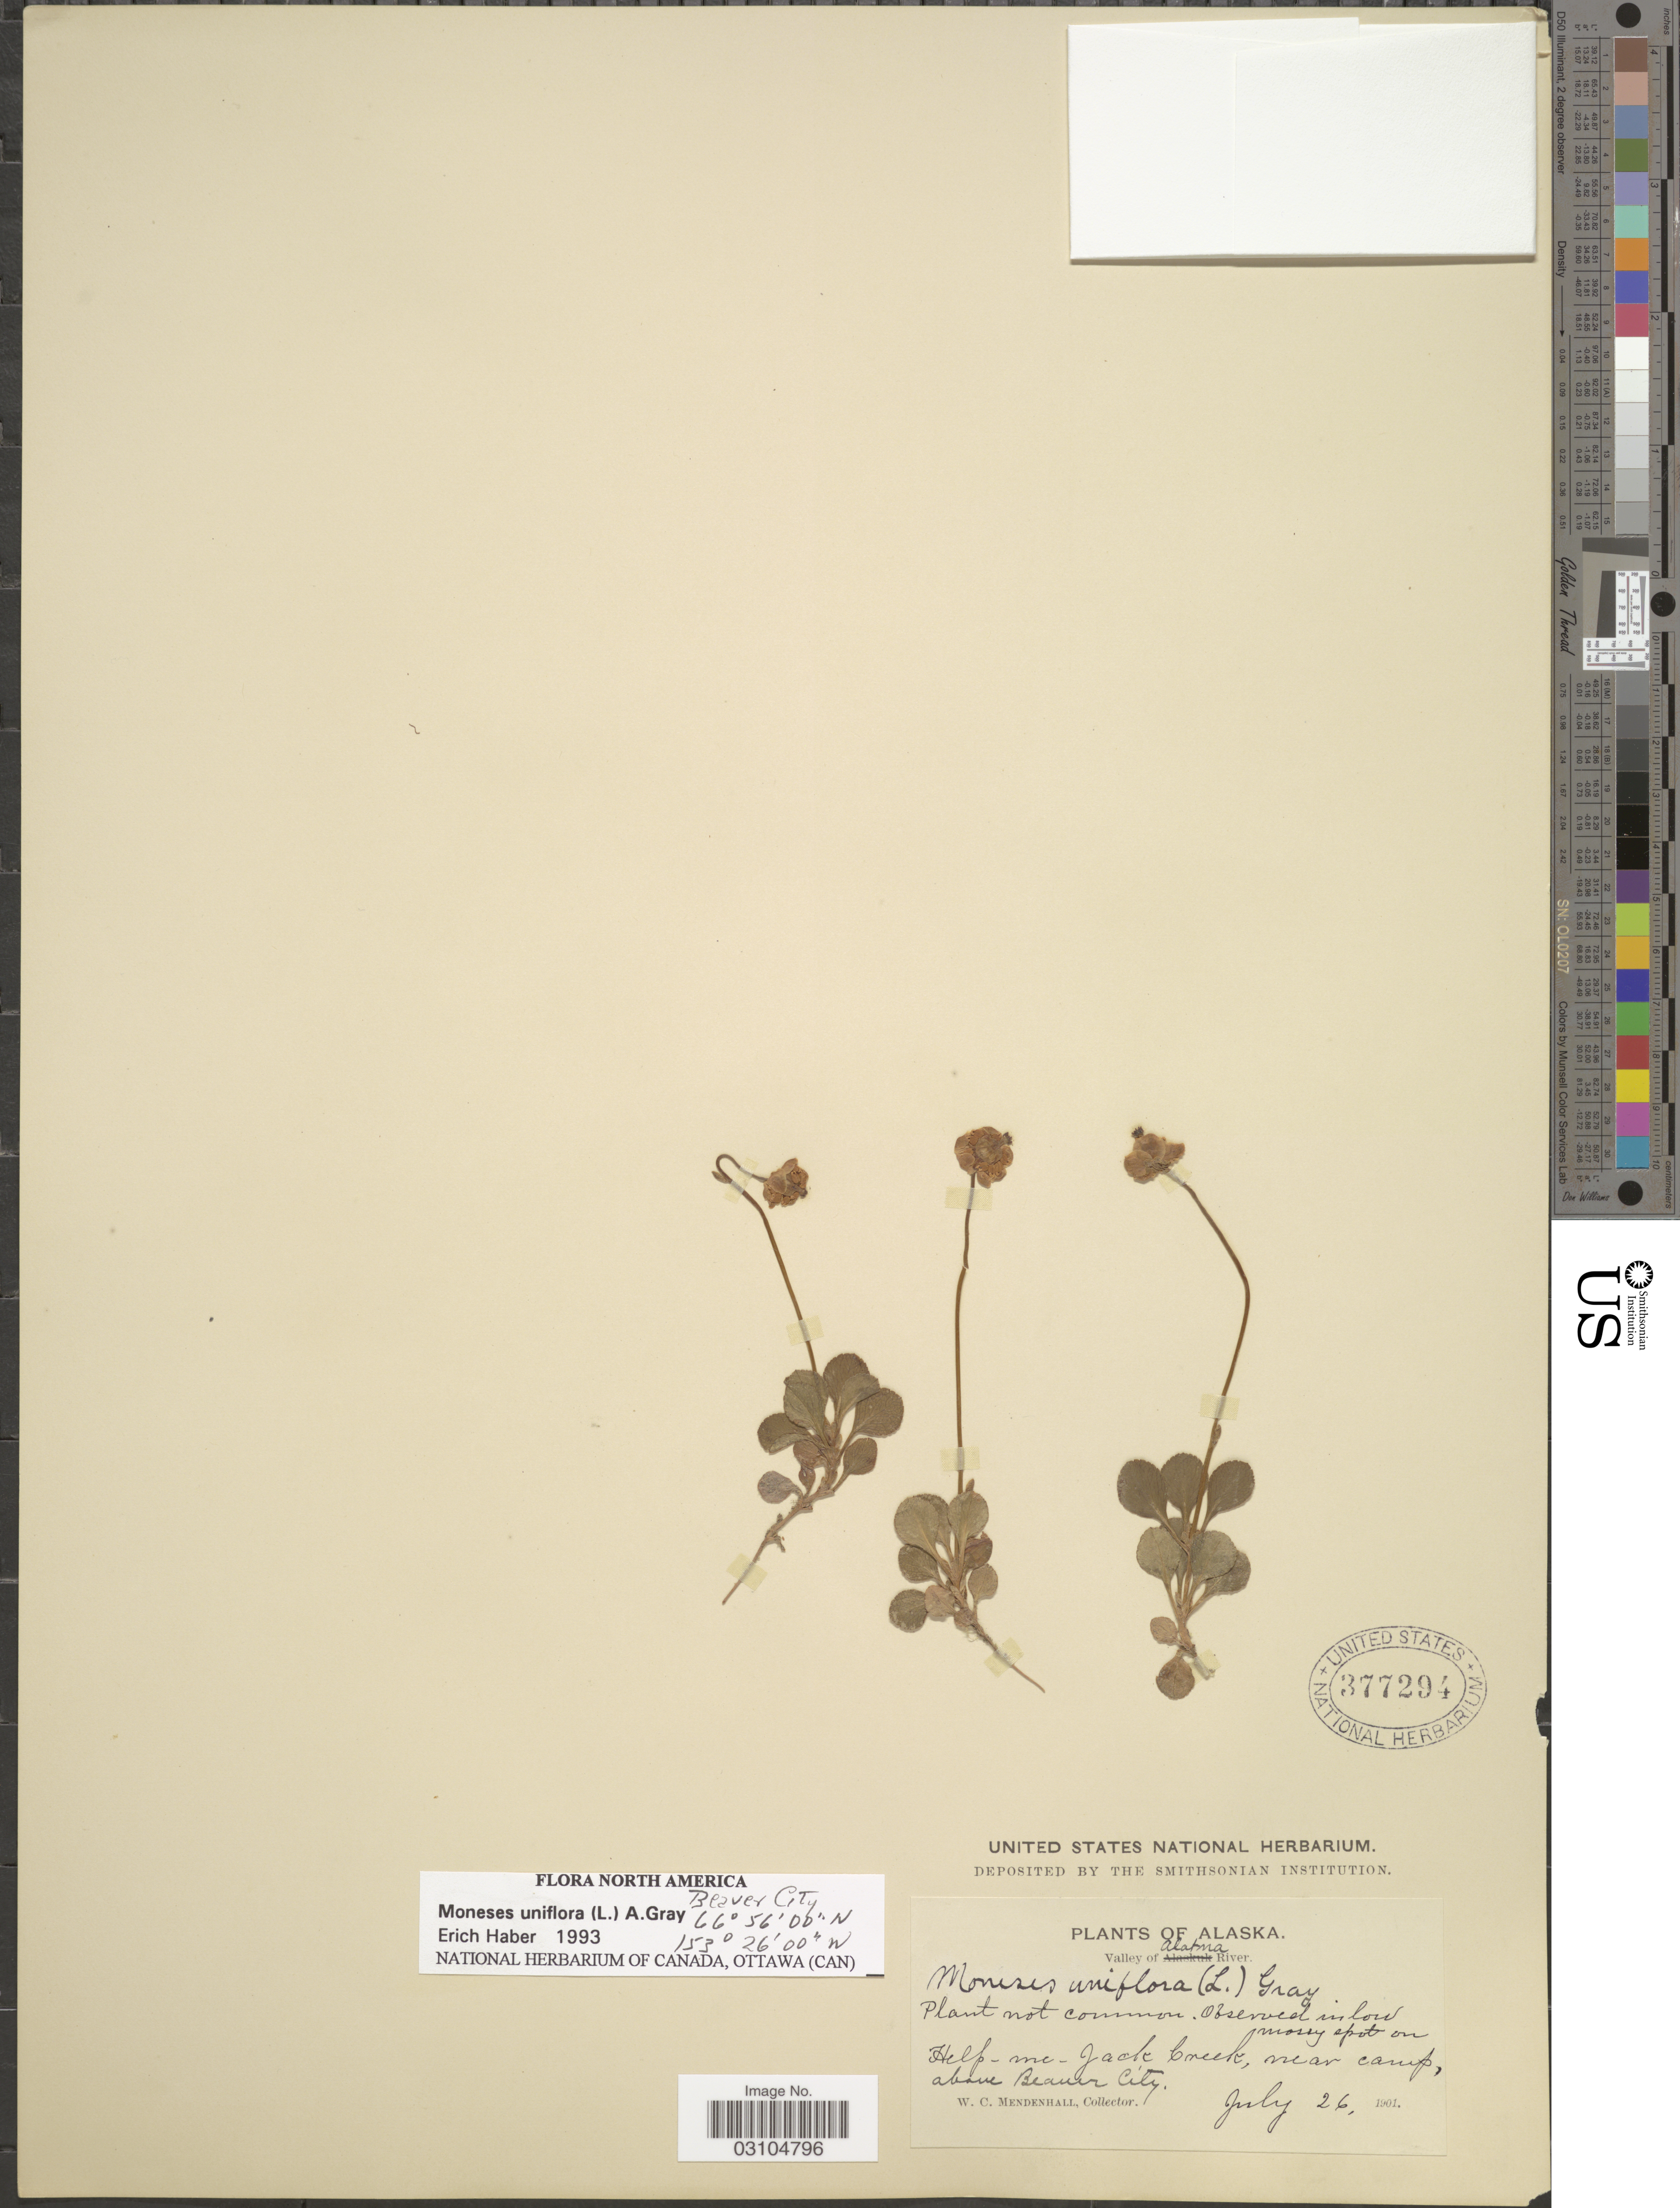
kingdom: Plantae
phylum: Tracheophyta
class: Magnoliopsida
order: Ericales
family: Ericaceae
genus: Moneses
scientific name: Moneses uniflora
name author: (L.) A. Gray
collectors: W. Mendenhall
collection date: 1901-07-26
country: United States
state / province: Alaska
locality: Valley of Alatna River. Help-me-Jack Creek, near camp, above Beaver City.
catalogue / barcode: US 377294